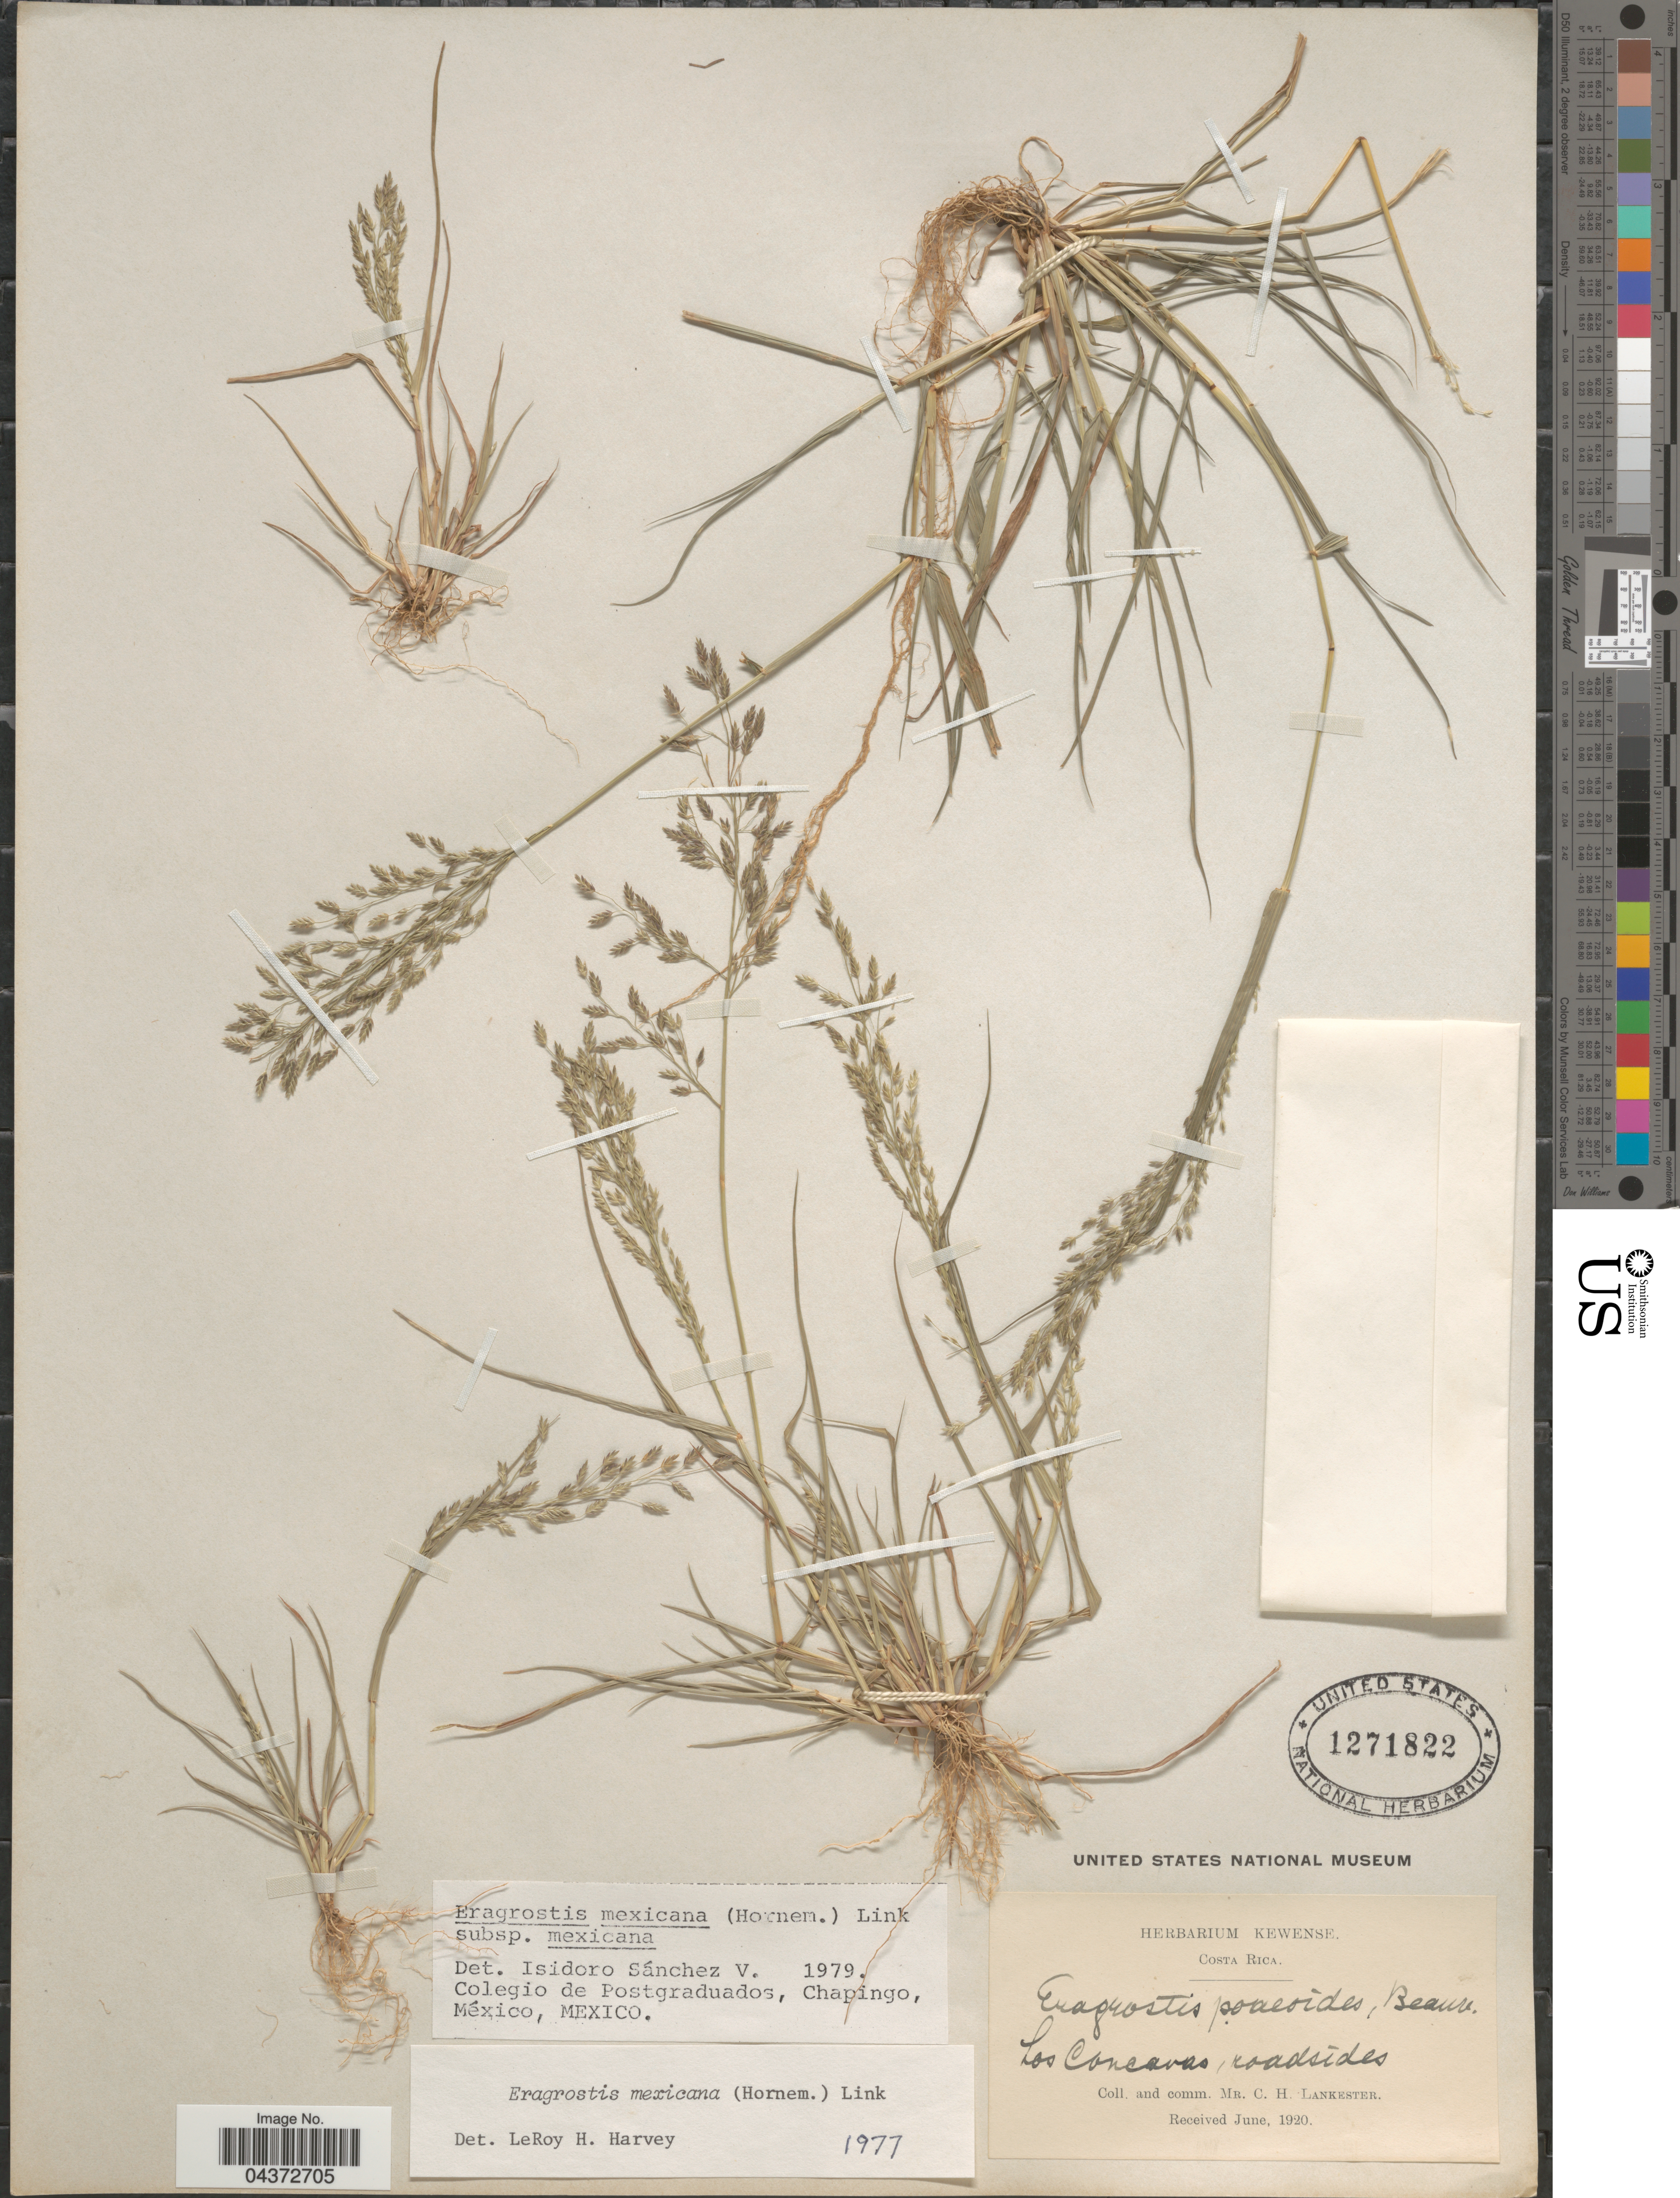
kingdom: Plantae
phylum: Tracheophyta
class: Liliopsida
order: Poales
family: Poaceae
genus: Eragrostis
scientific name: Eragrostis mexicana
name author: (Hornem.) Link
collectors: C. H. Lankester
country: Costa Rica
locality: Los Concavas, roadsides.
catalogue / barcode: US 1271822